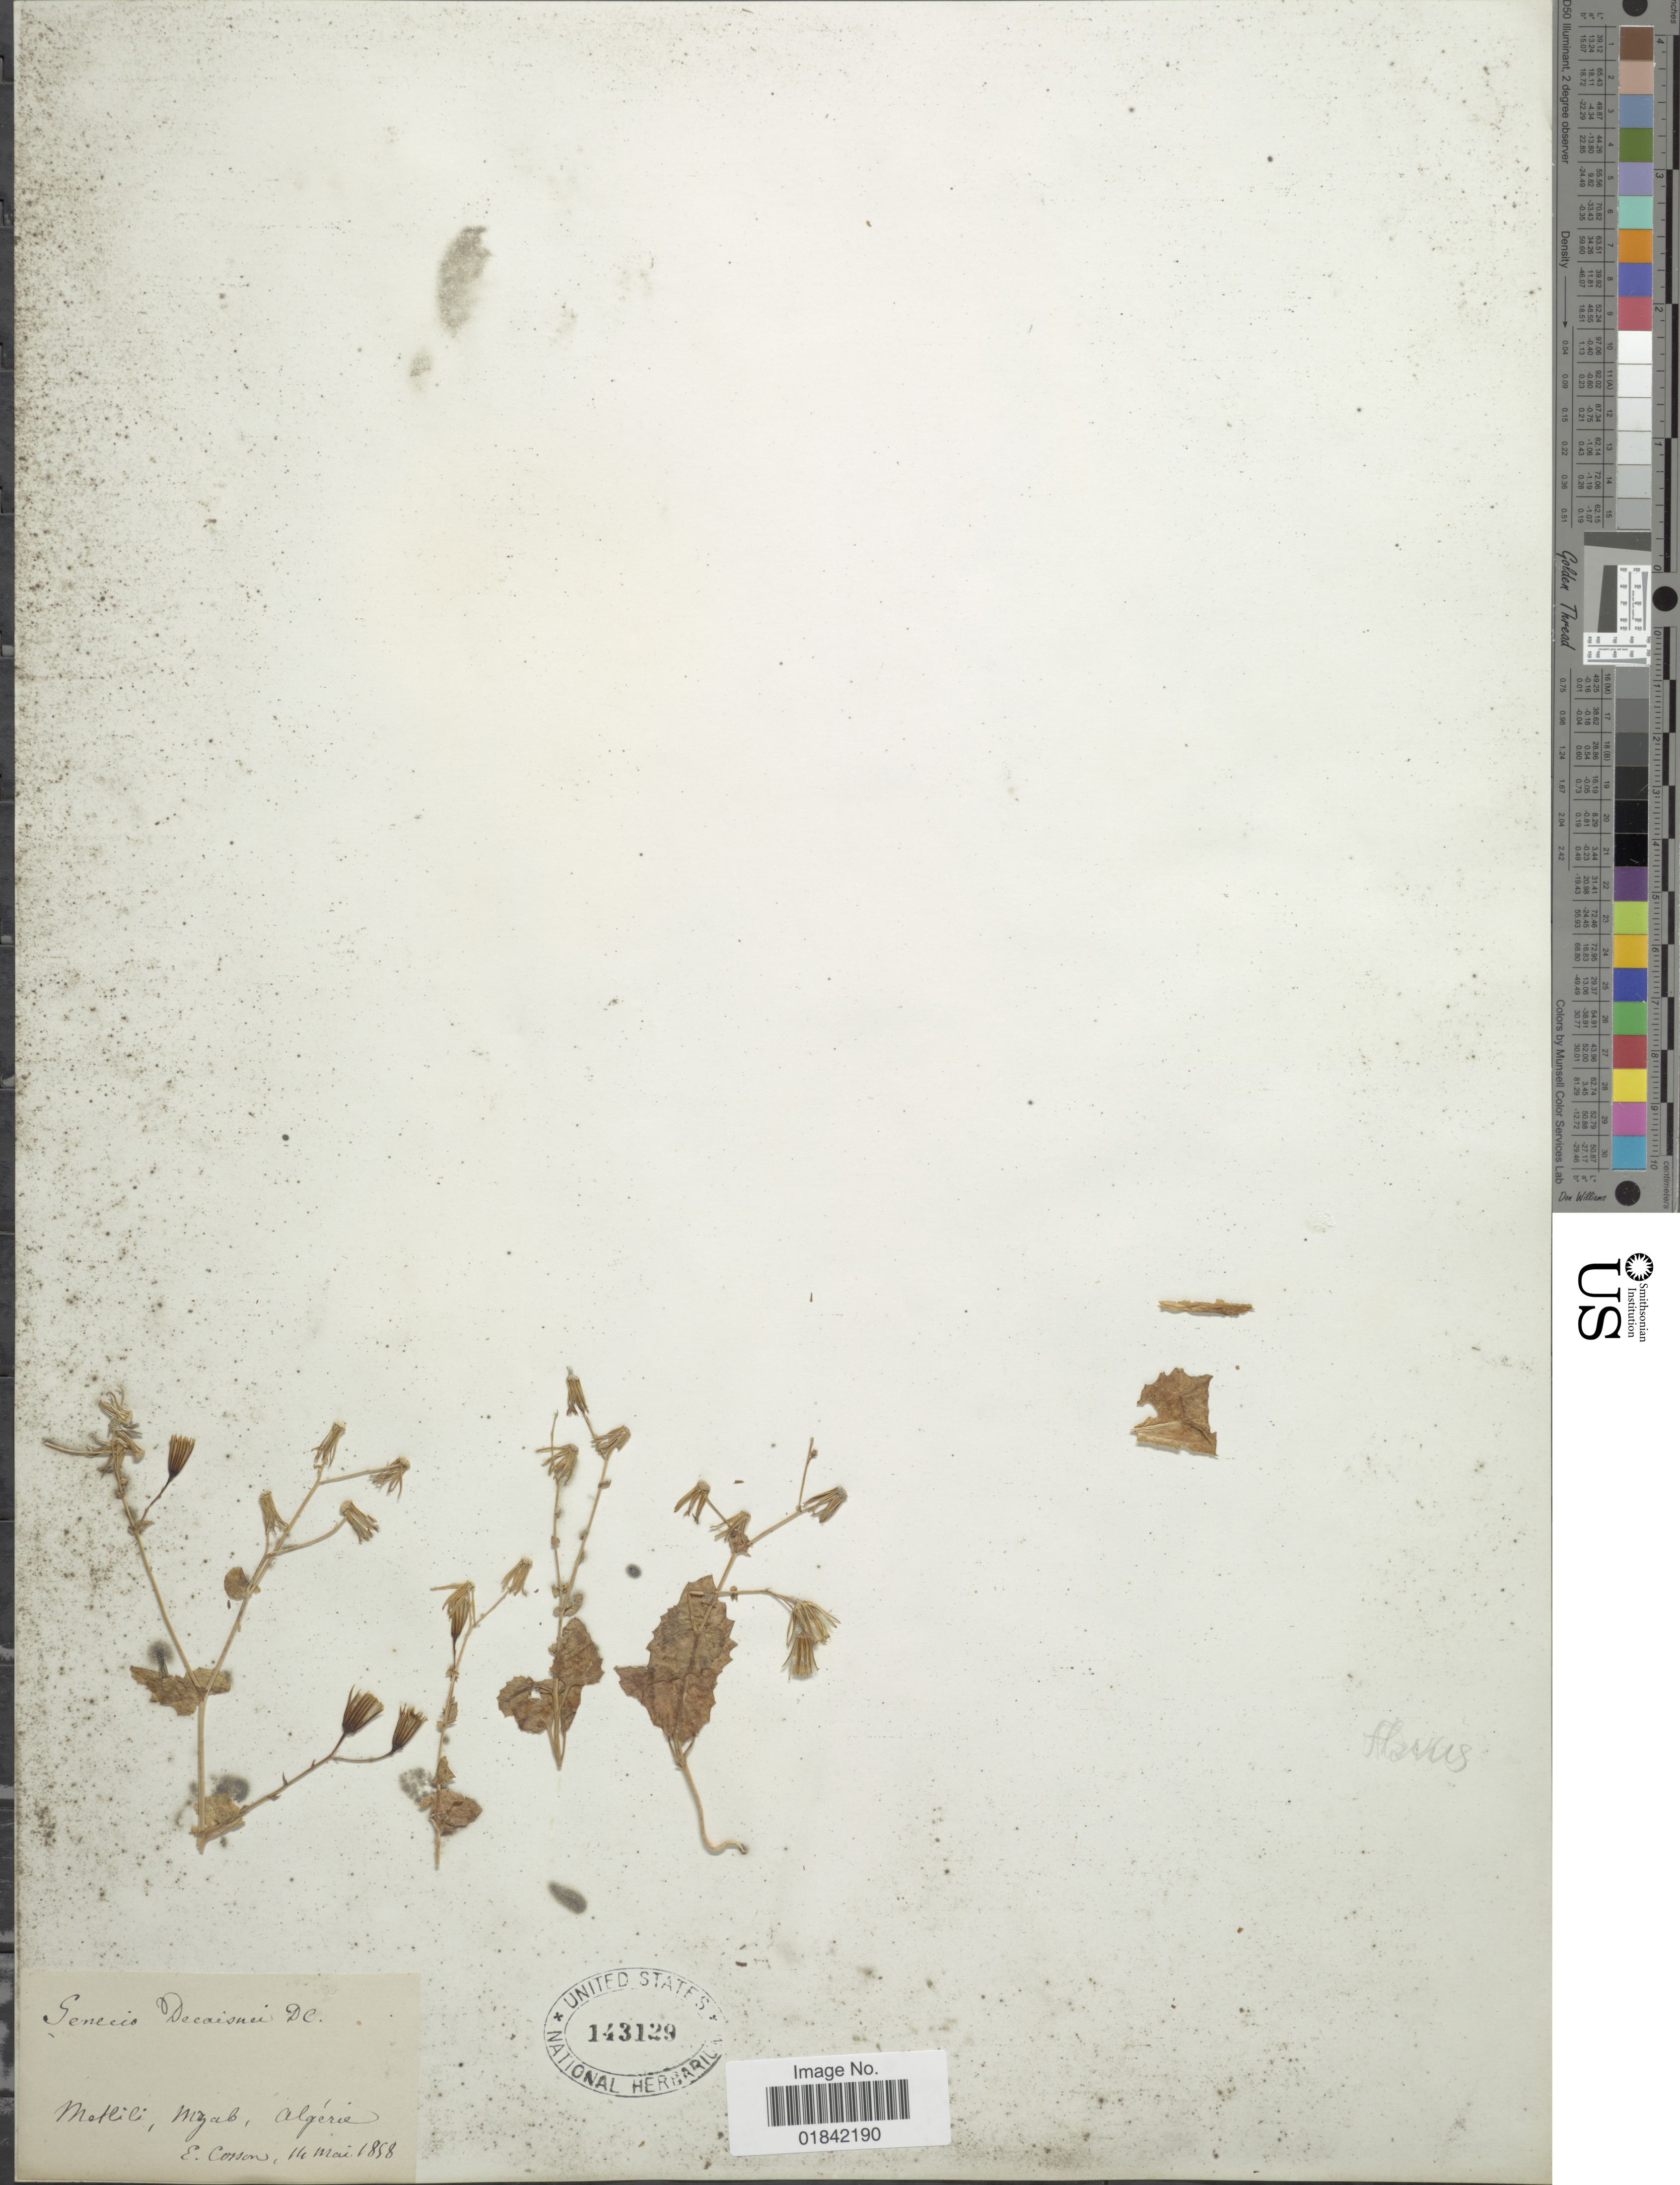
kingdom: Plantae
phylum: Tracheophyta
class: Magnoliopsida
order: Asterales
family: Asteraceae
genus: Senecio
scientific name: Senecio decaisnei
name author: DC.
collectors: E. Cosson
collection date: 1858-05-14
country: Algeria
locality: Metlili, Mzab, Algerie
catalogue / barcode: US 143129